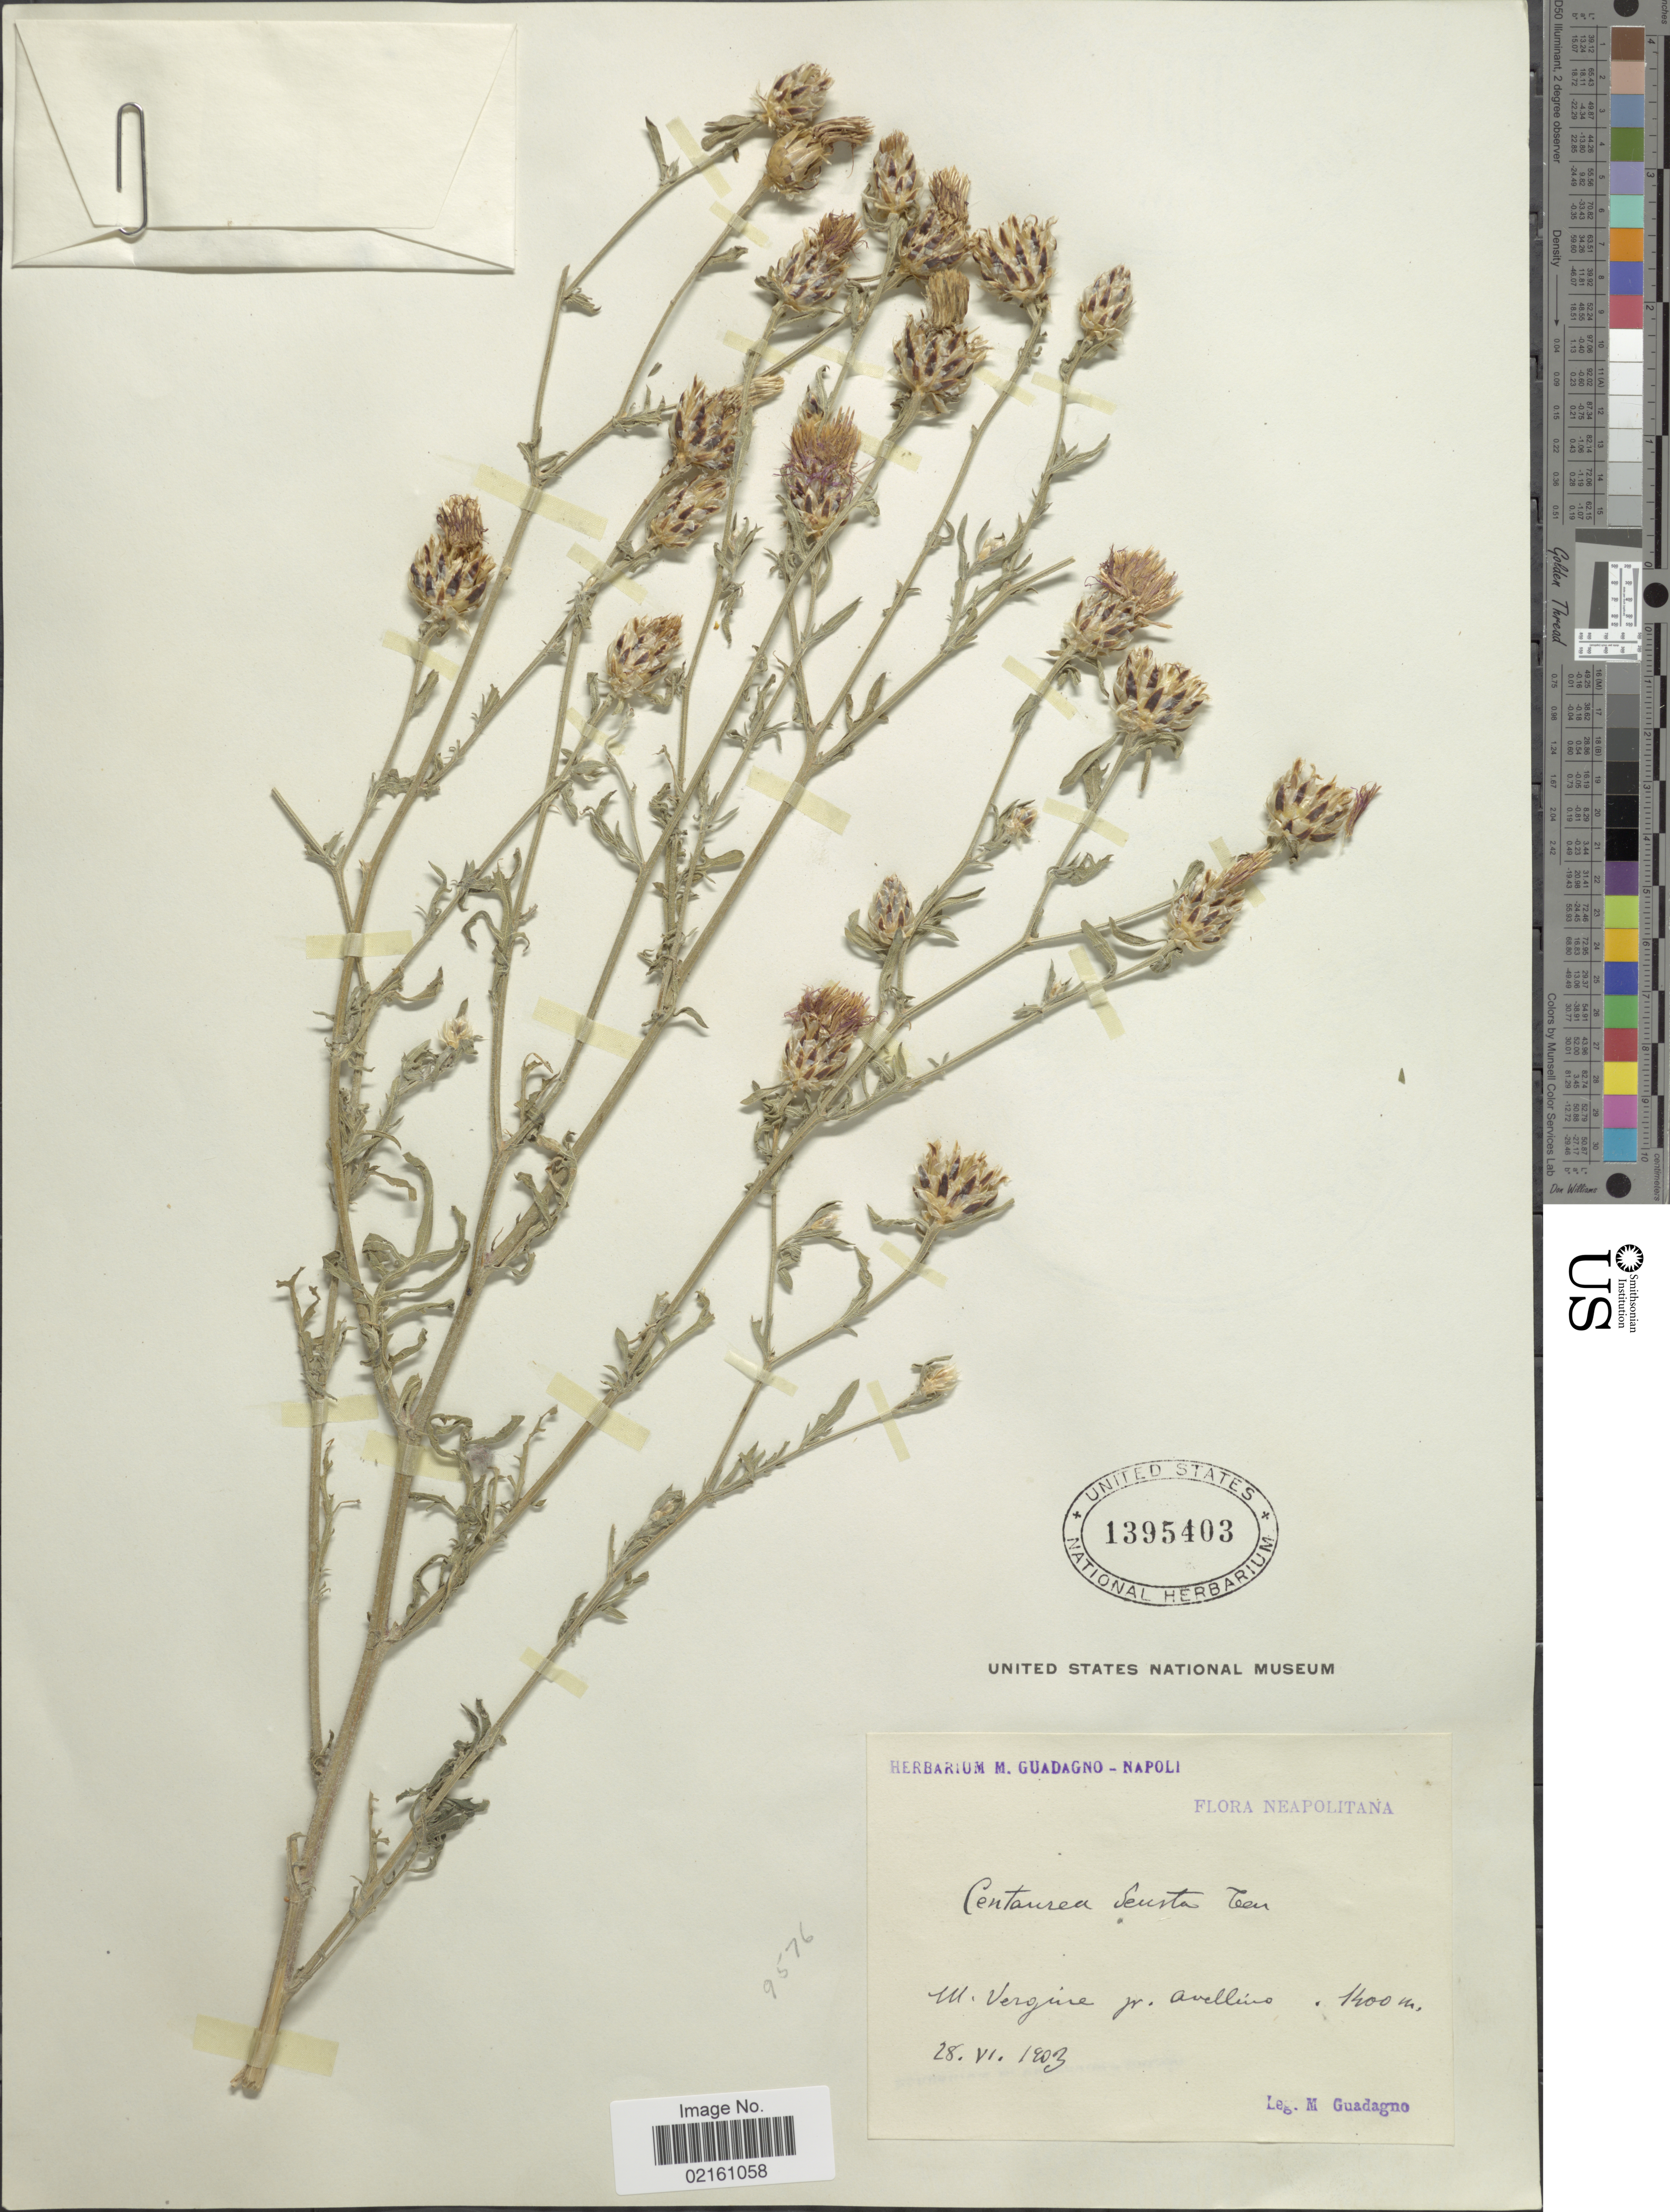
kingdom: Plantae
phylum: Tracheophyta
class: Magnoliopsida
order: Asterales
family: Asteraceae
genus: Centaurea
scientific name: Centaurea deusta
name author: Ten.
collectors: M. Guadagno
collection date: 1903-06-28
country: Italy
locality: Neapolitana, M. Vergine, pr. Avellino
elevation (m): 1400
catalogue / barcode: US 1395403